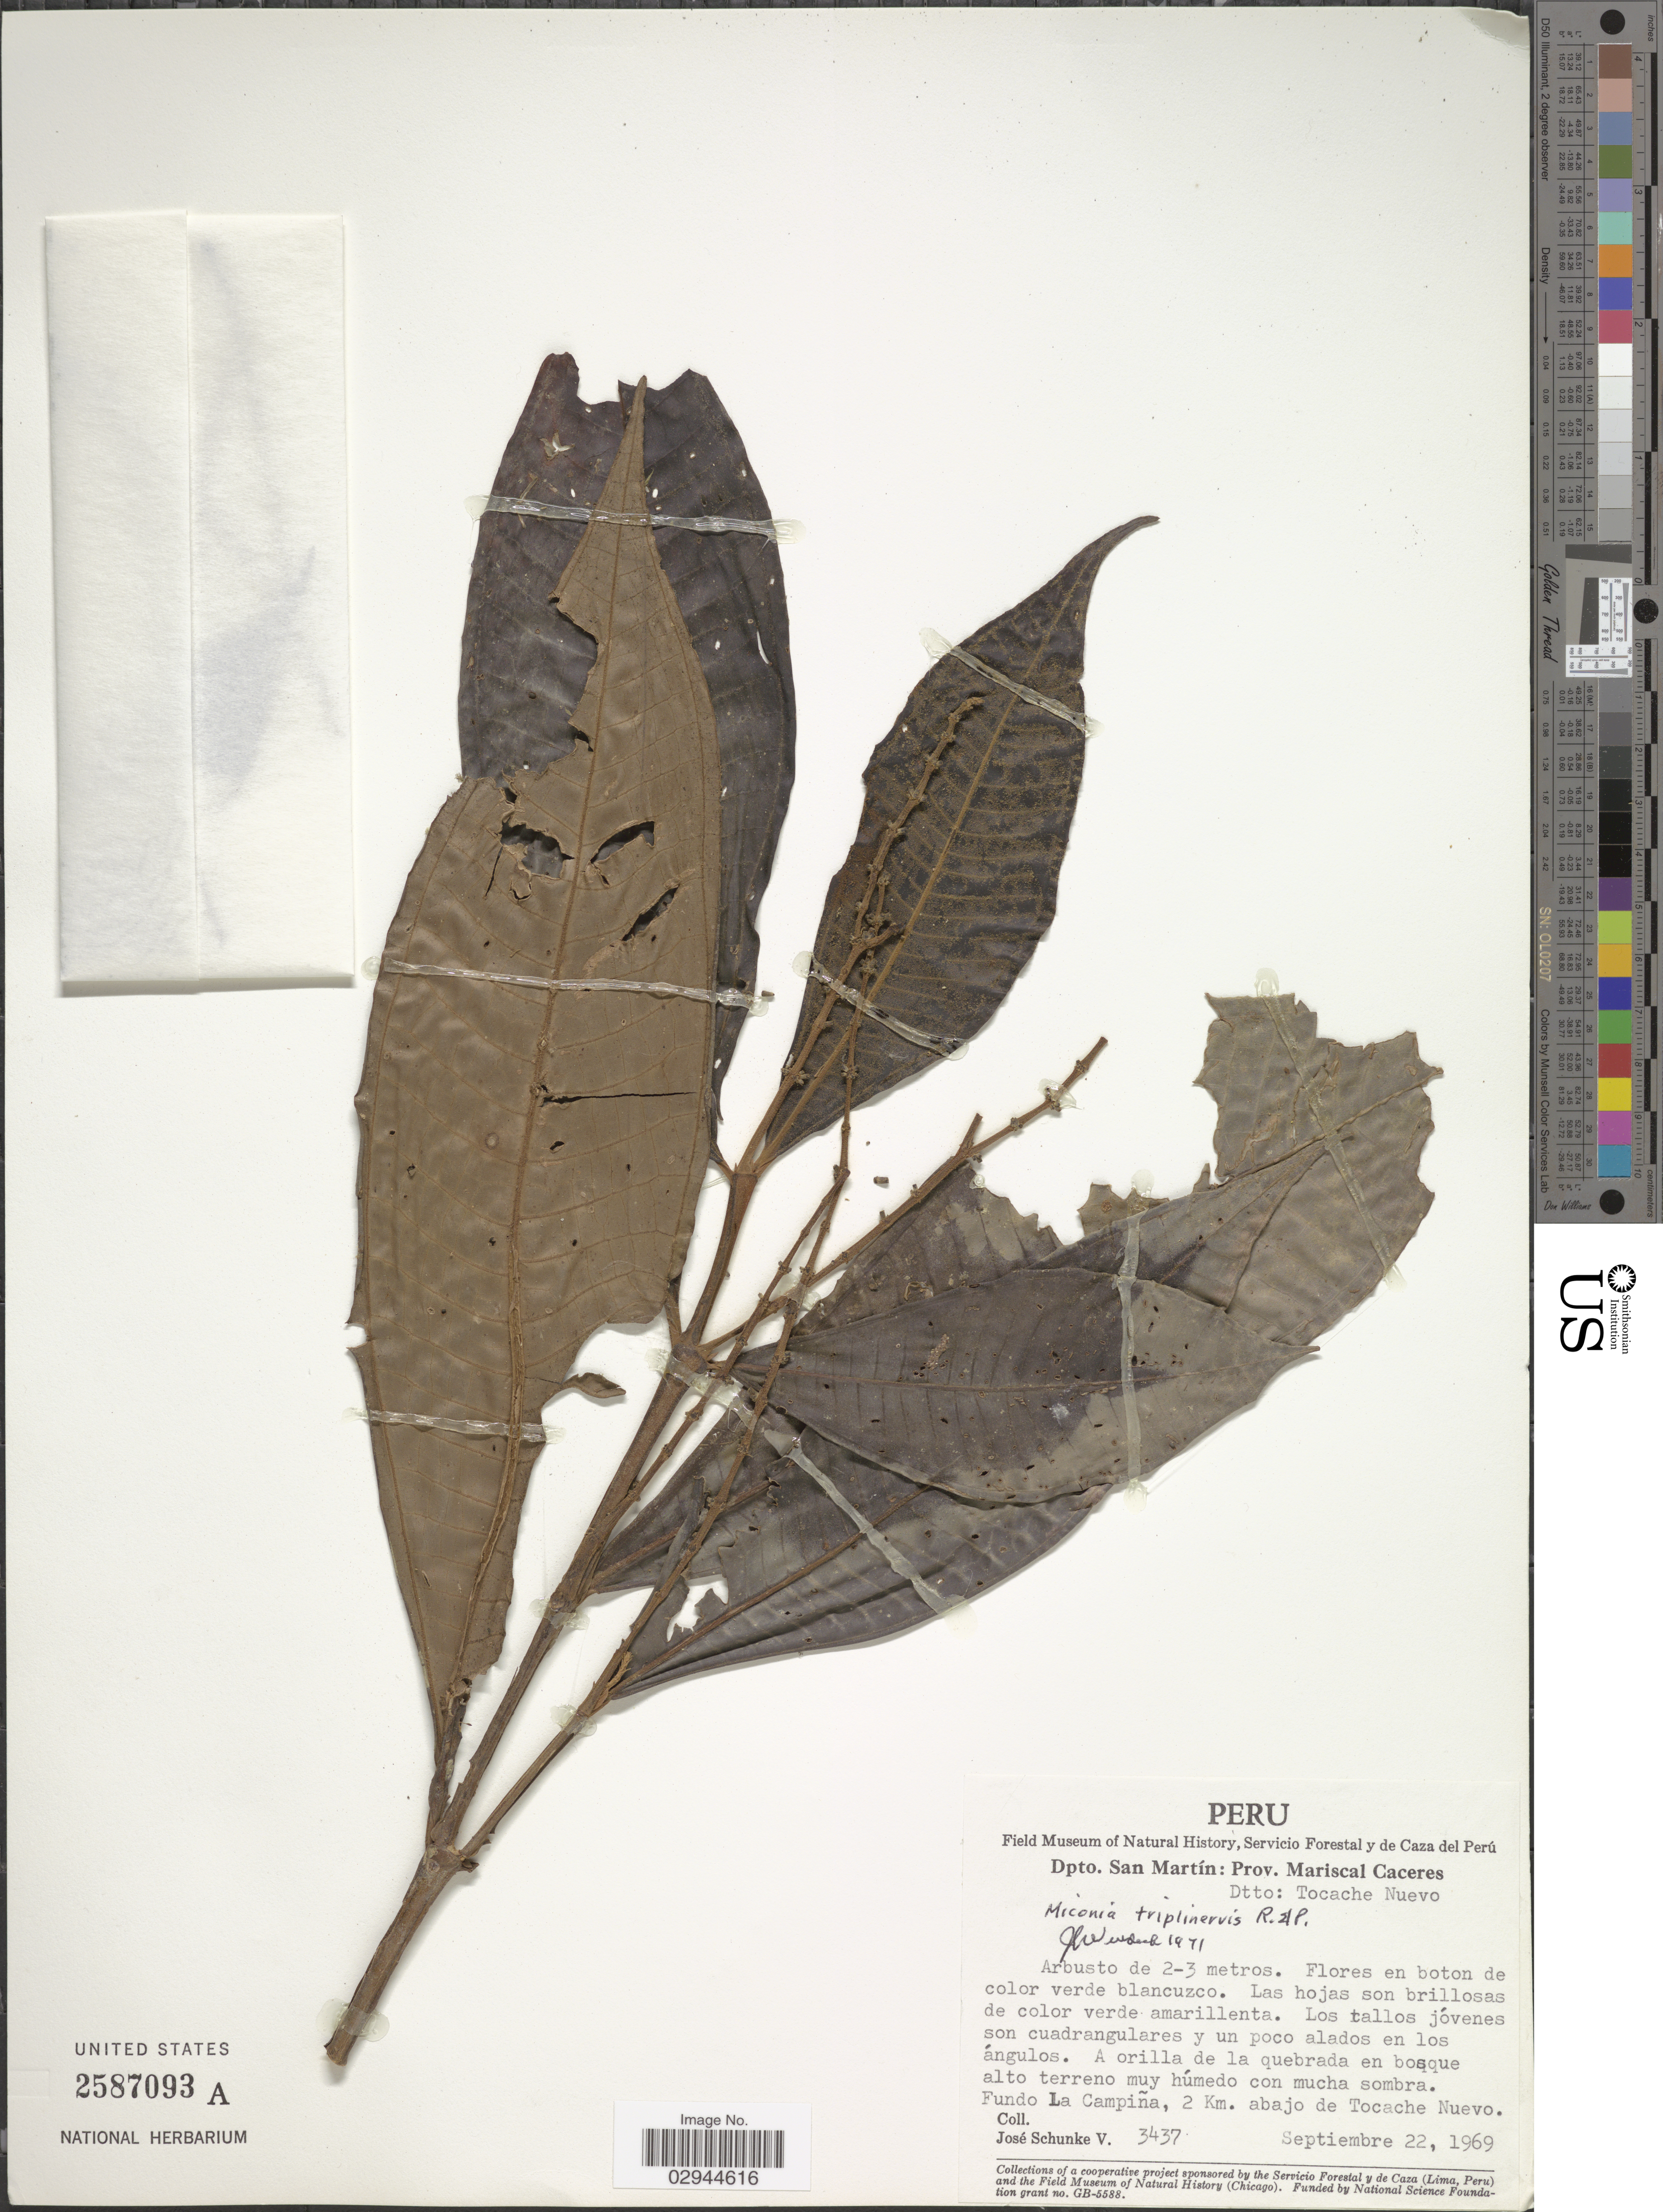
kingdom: Plantae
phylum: Tracheophyta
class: Magnoliopsida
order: Myrtales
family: Melastomataceae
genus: Miconia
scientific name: Miconia triplinervis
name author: Ruiz & Pav.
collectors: J. Schunke Vigo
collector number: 3437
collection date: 1969-09-22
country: Peru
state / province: San Martín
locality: Dpto. San Martín, Prov. Mariscal Caceres, Dtto. Tocache Nuevo, Fundo La Campiña, 2 Km. abajo de Tocache Nuevo.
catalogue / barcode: US 2587093A